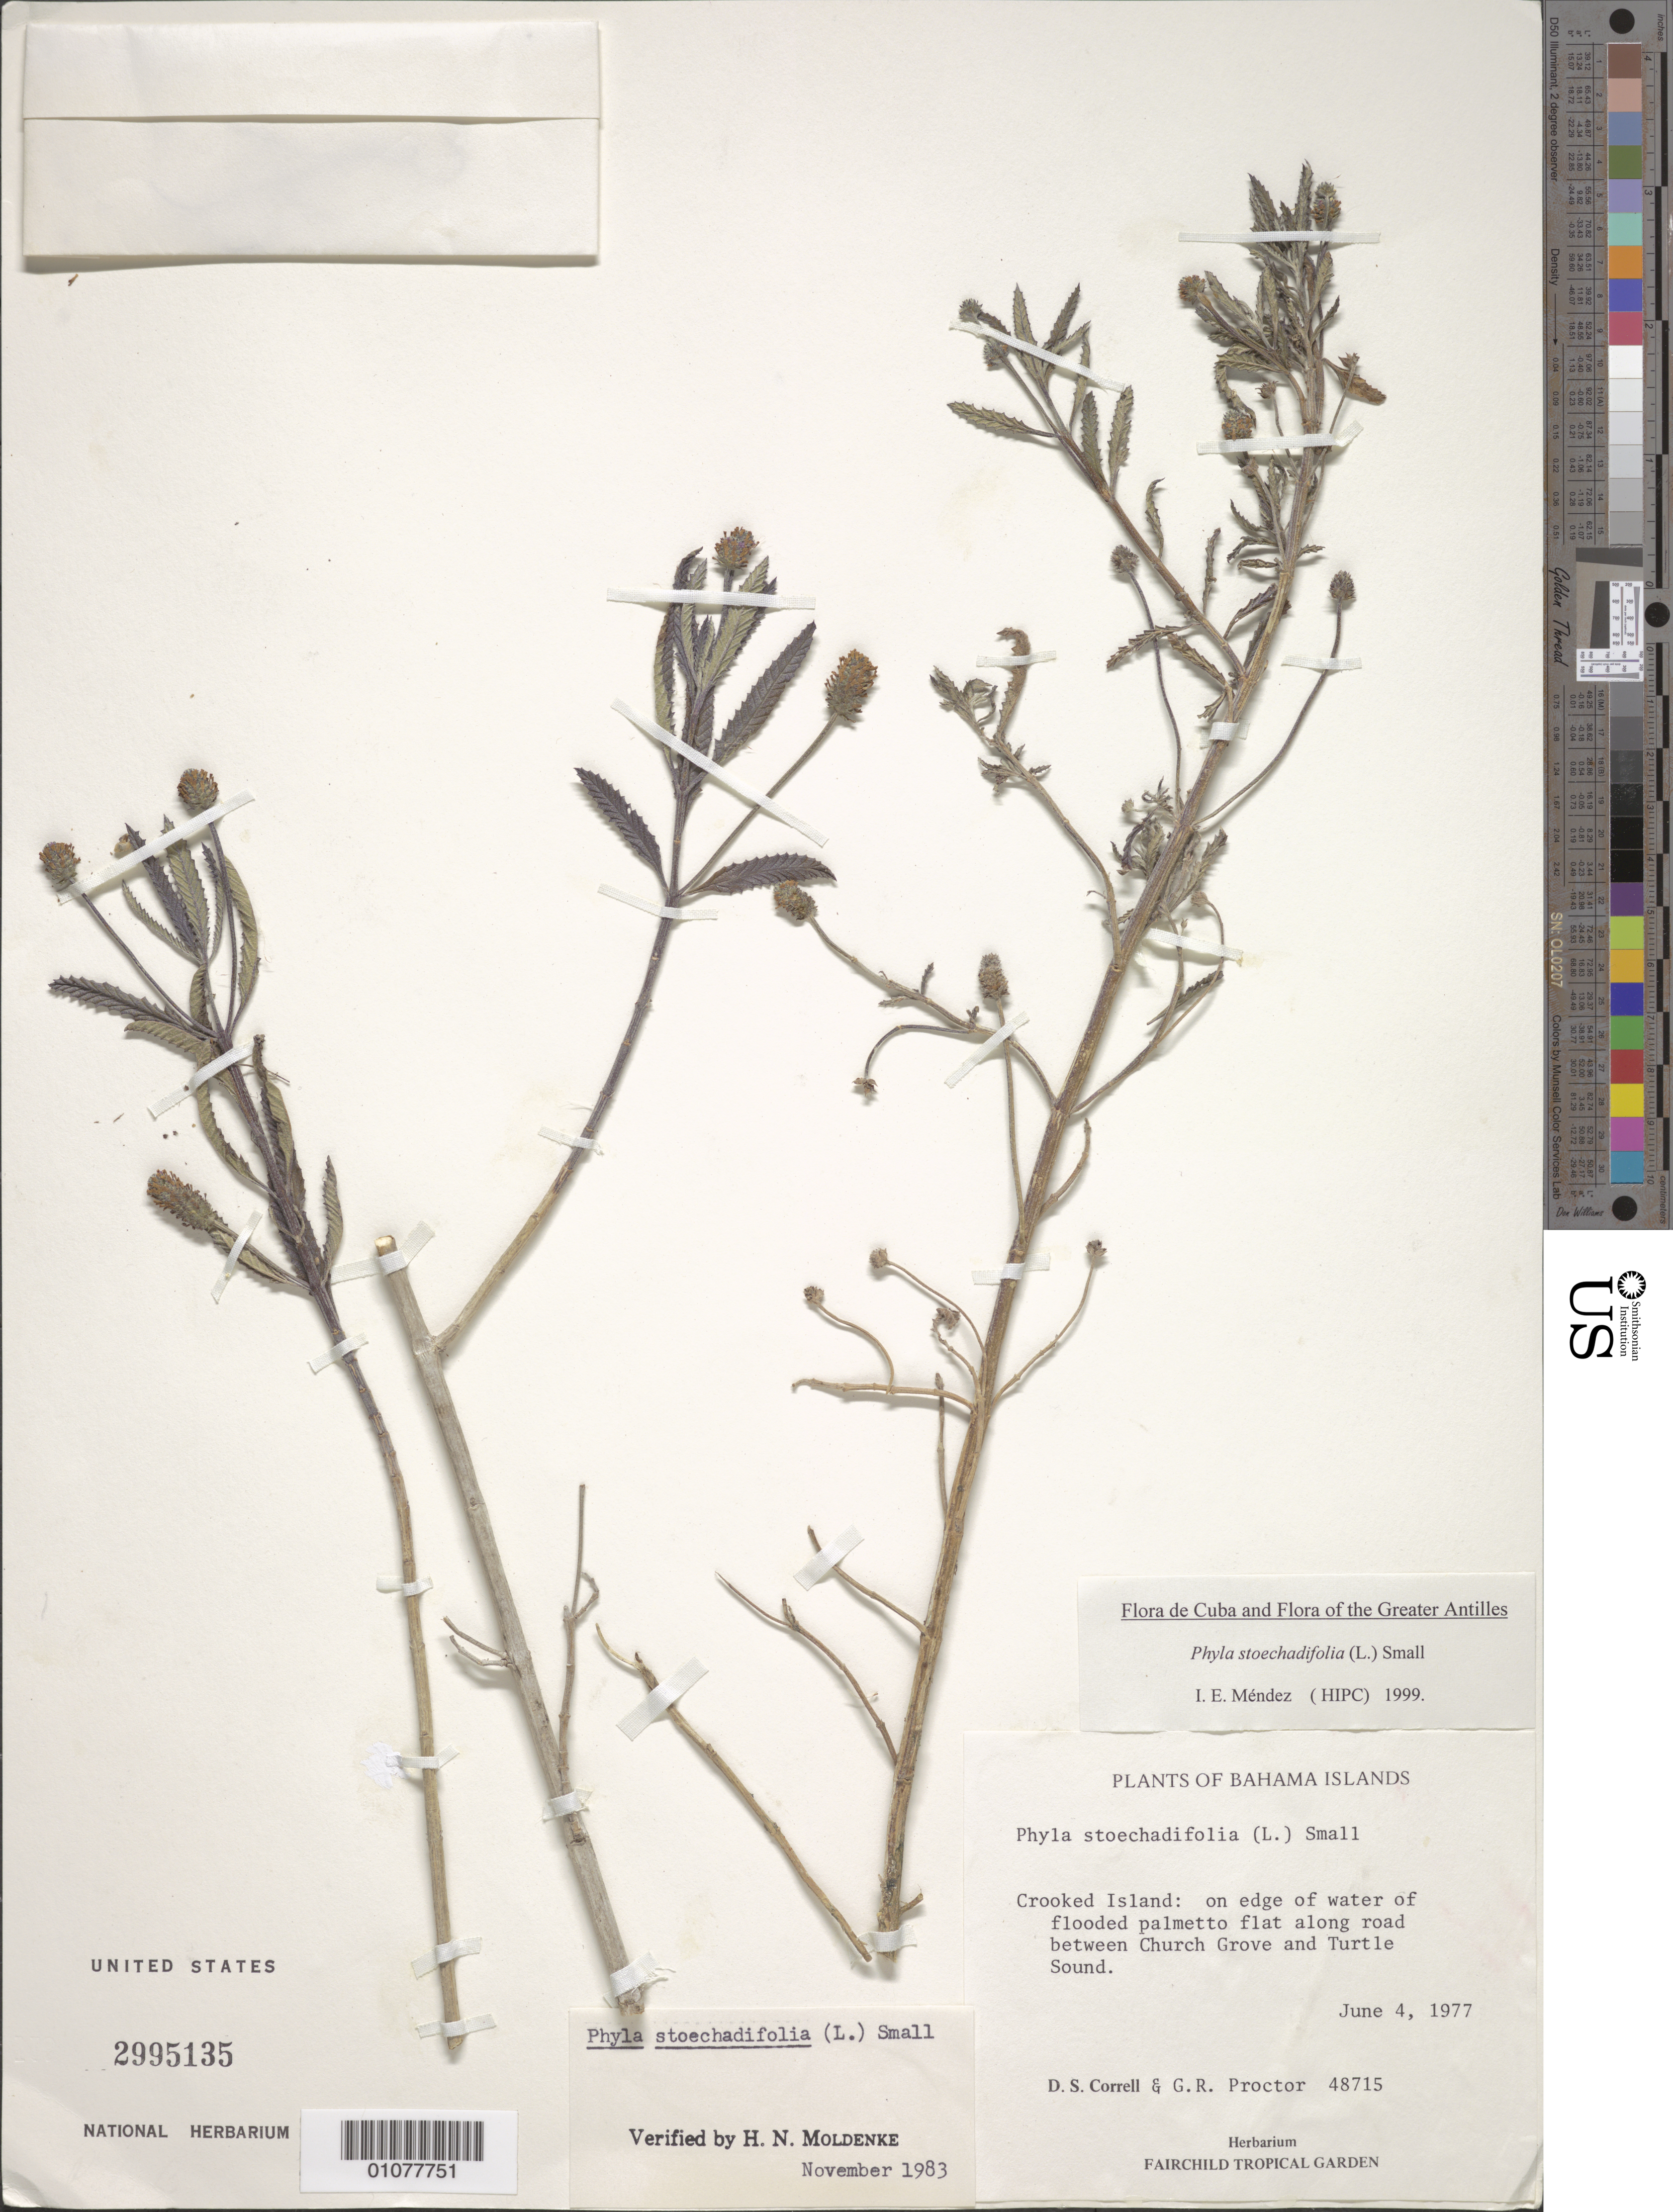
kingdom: Plantae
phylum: Tracheophyta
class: Magnoliopsida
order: Lamiales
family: Verbenaceae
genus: Phyla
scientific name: Phyla stoechadifolia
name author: (L.) Small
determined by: Kennedy, K.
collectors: D. S. Correll & G. R. Proctor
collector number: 48715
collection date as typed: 04 Jun 1977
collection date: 1977-06-04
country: Bahamas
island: Crooked Island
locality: Between Church Grove and Turtle Sound.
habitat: On edge of water of flooded palmetto flat along road.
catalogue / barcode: US 2995135